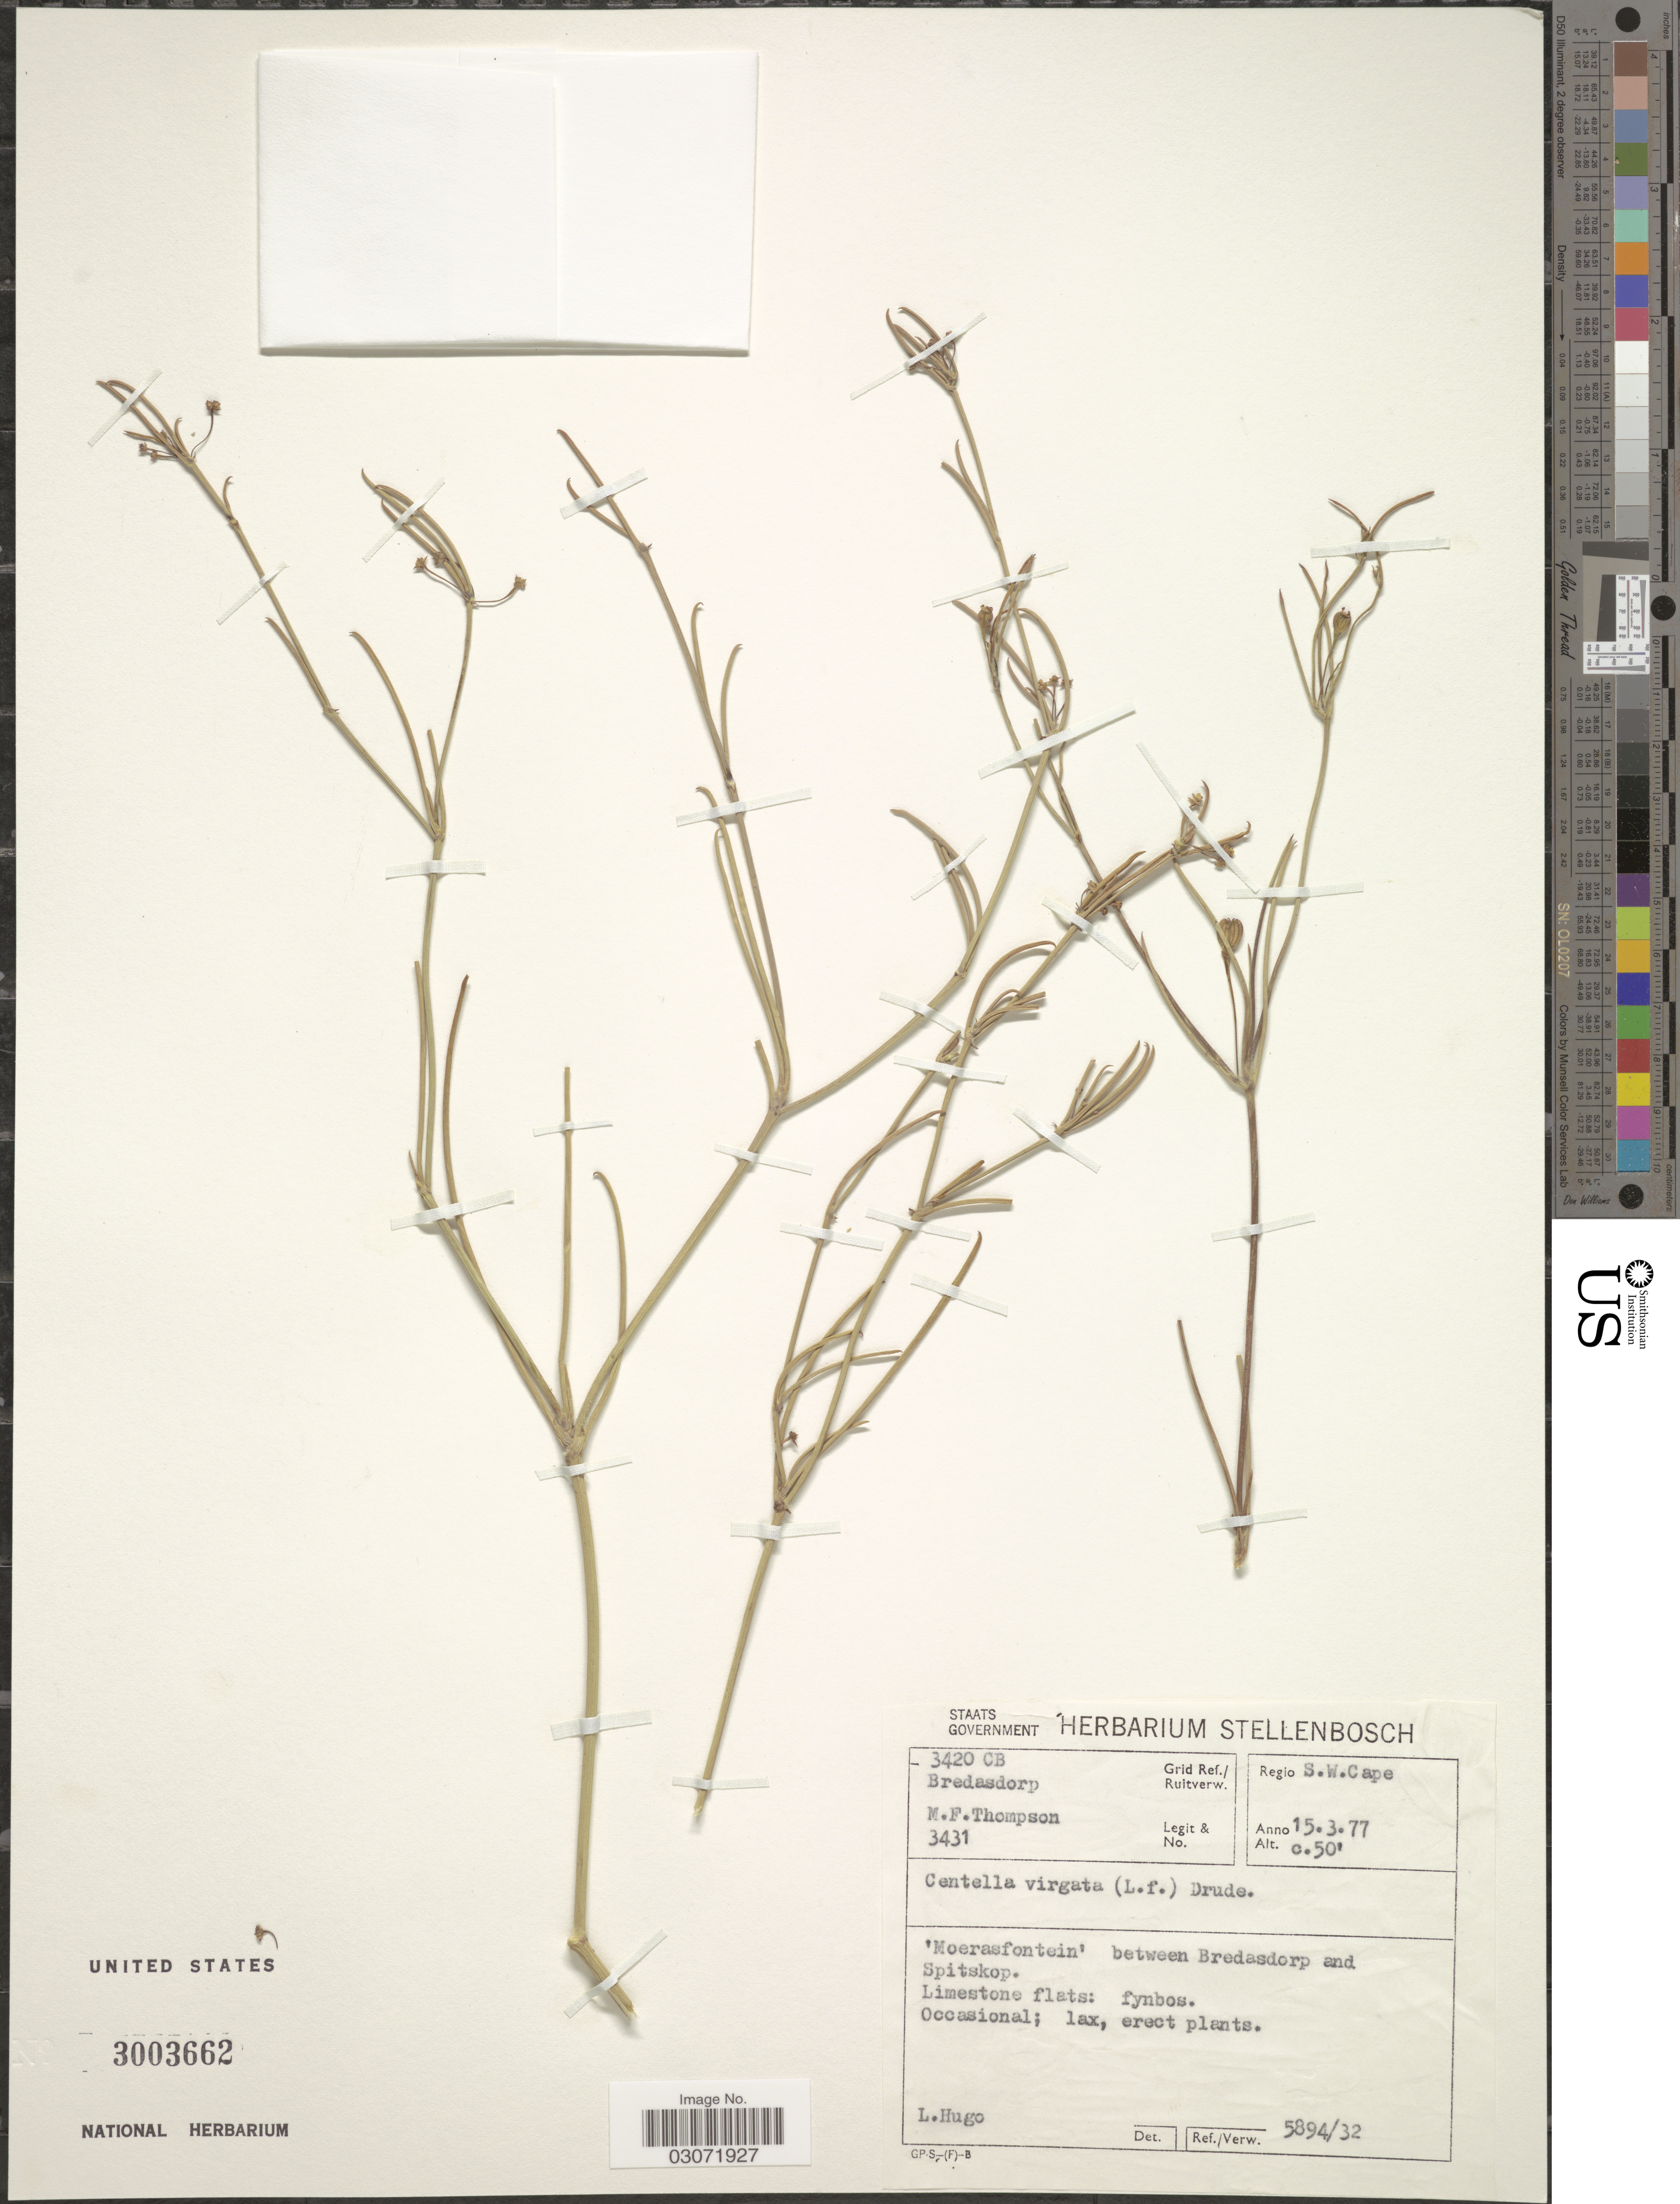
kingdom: Plantae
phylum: Tracheophyta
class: Magnoliopsida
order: Apiales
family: Apiaceae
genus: Centella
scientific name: Centella virgata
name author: (L. f.) Drude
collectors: M. F. Thompson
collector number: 3431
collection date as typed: Transcribed d/m/y: 15/3/77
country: South Africa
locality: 3420 CB Grid Ref. Bredasdorp. Regio S. W. Cape. 'Moerasfontein' between Bredasdorp and Spitskop.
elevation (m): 15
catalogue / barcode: US 3003662